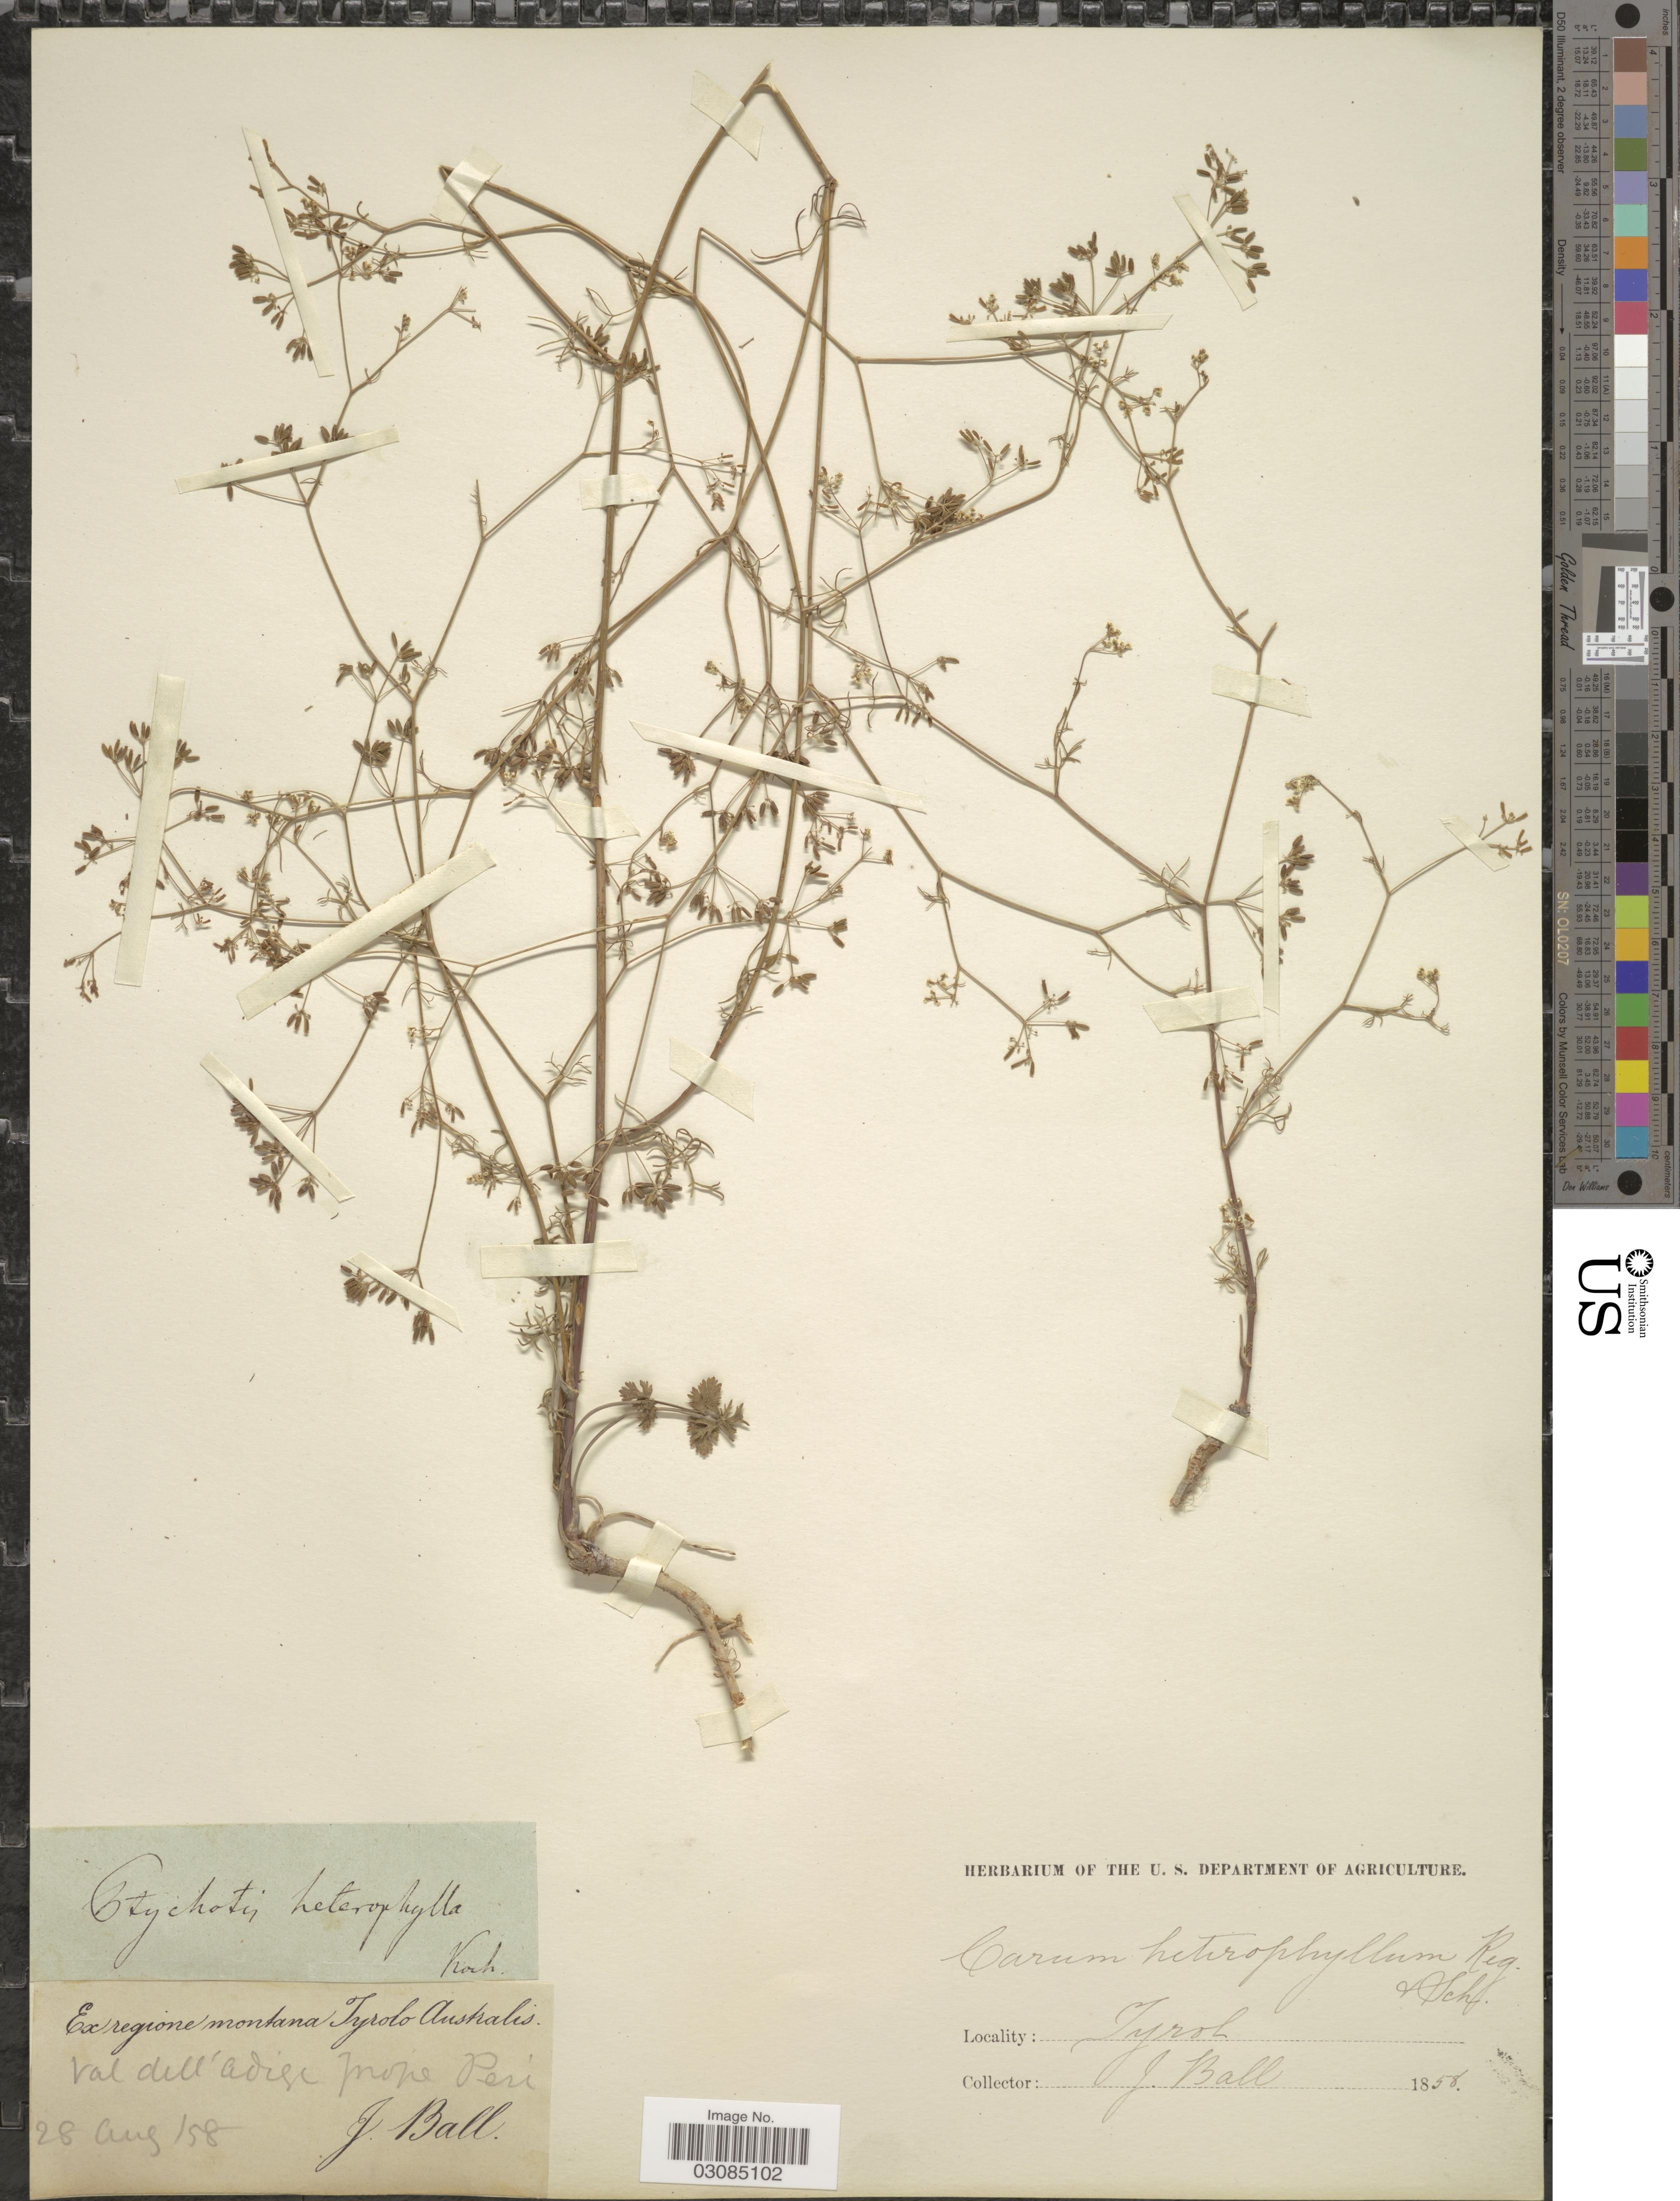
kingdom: Plantae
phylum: Tracheophyta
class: Magnoliopsida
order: Apiales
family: Apiaceae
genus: Ptychotis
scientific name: Ptychotis heterophylla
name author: W.D.J. Koch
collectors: J. Ball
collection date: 1856-08-28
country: Austria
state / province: Tirol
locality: Ex regione montana Tyrolo Australis. Val dell'adise prope Peri.